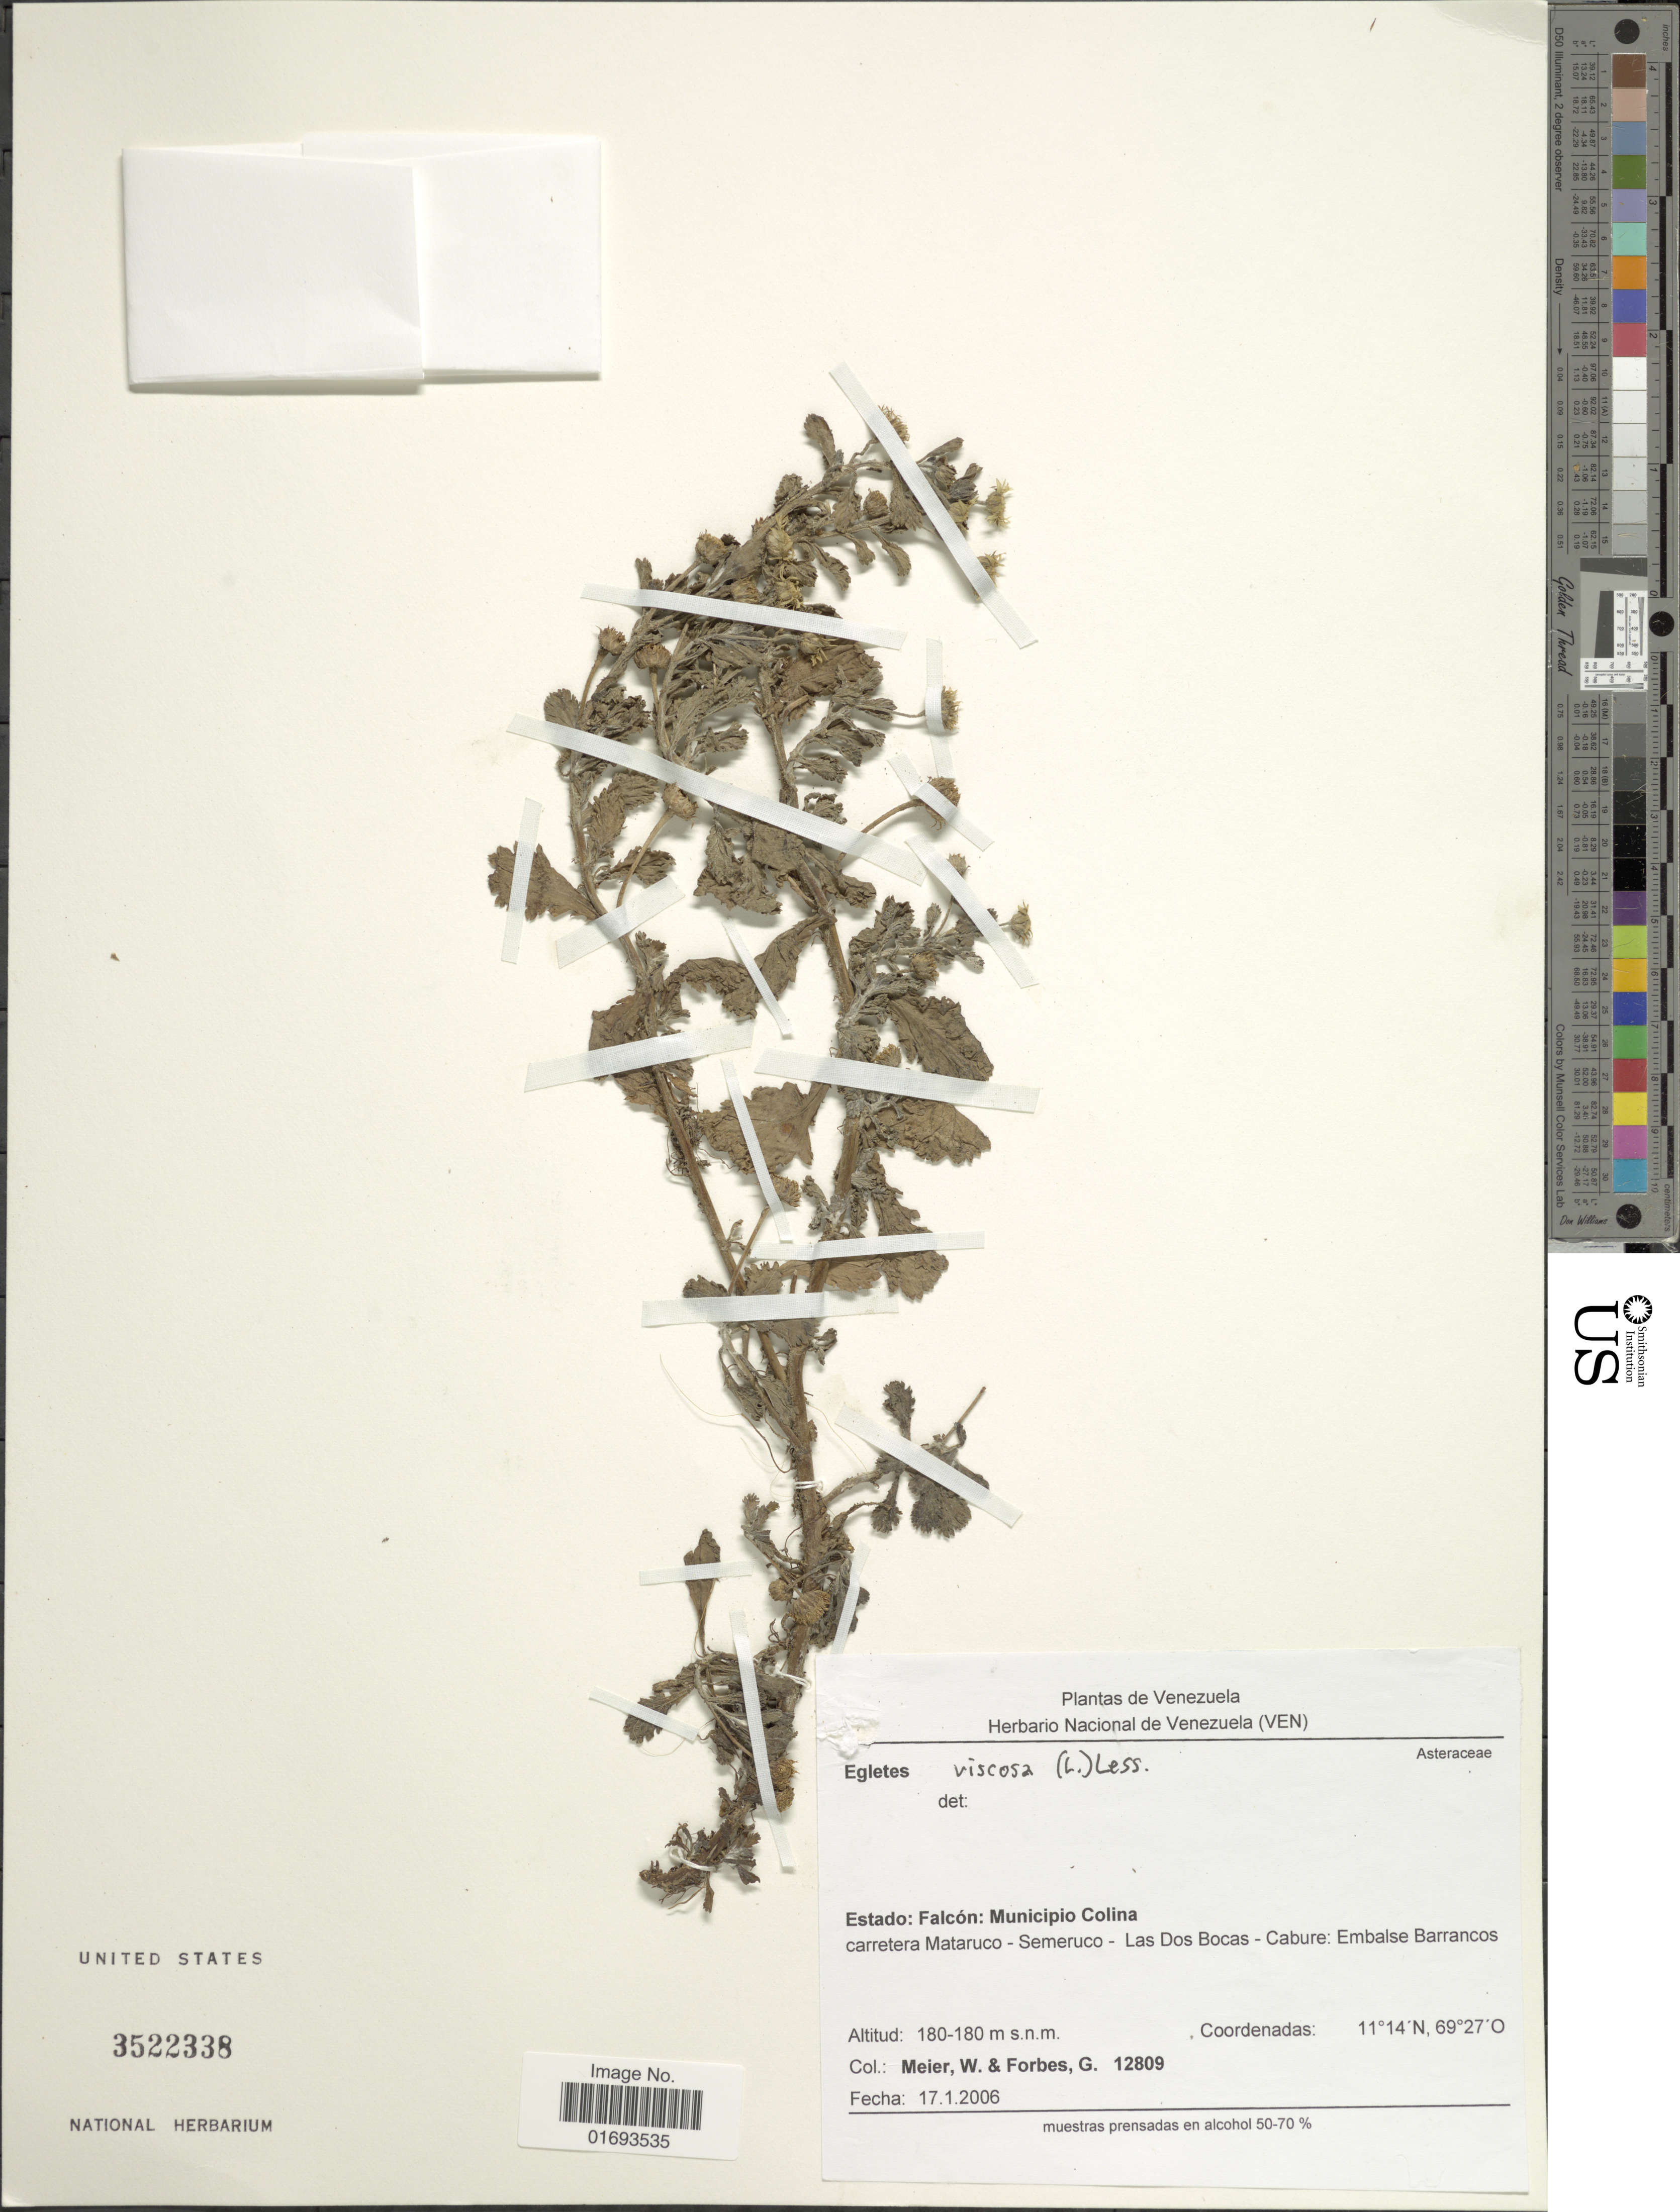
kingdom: Plantae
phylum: Tracheophyta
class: Magnoliopsida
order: Asterales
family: Asteraceae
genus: Egletes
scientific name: Egletes viscosa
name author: (L.) Less.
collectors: W. Meier & G. Forbes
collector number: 12809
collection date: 2006-01-17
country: Venezuela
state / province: Falcón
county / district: Colina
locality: Estado: Falcon: Municipio Colina. carretera Mataruco-Semeruco-Las Dos Bocas-Cabure: Embalse Barrancos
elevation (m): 180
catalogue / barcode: US 3522338